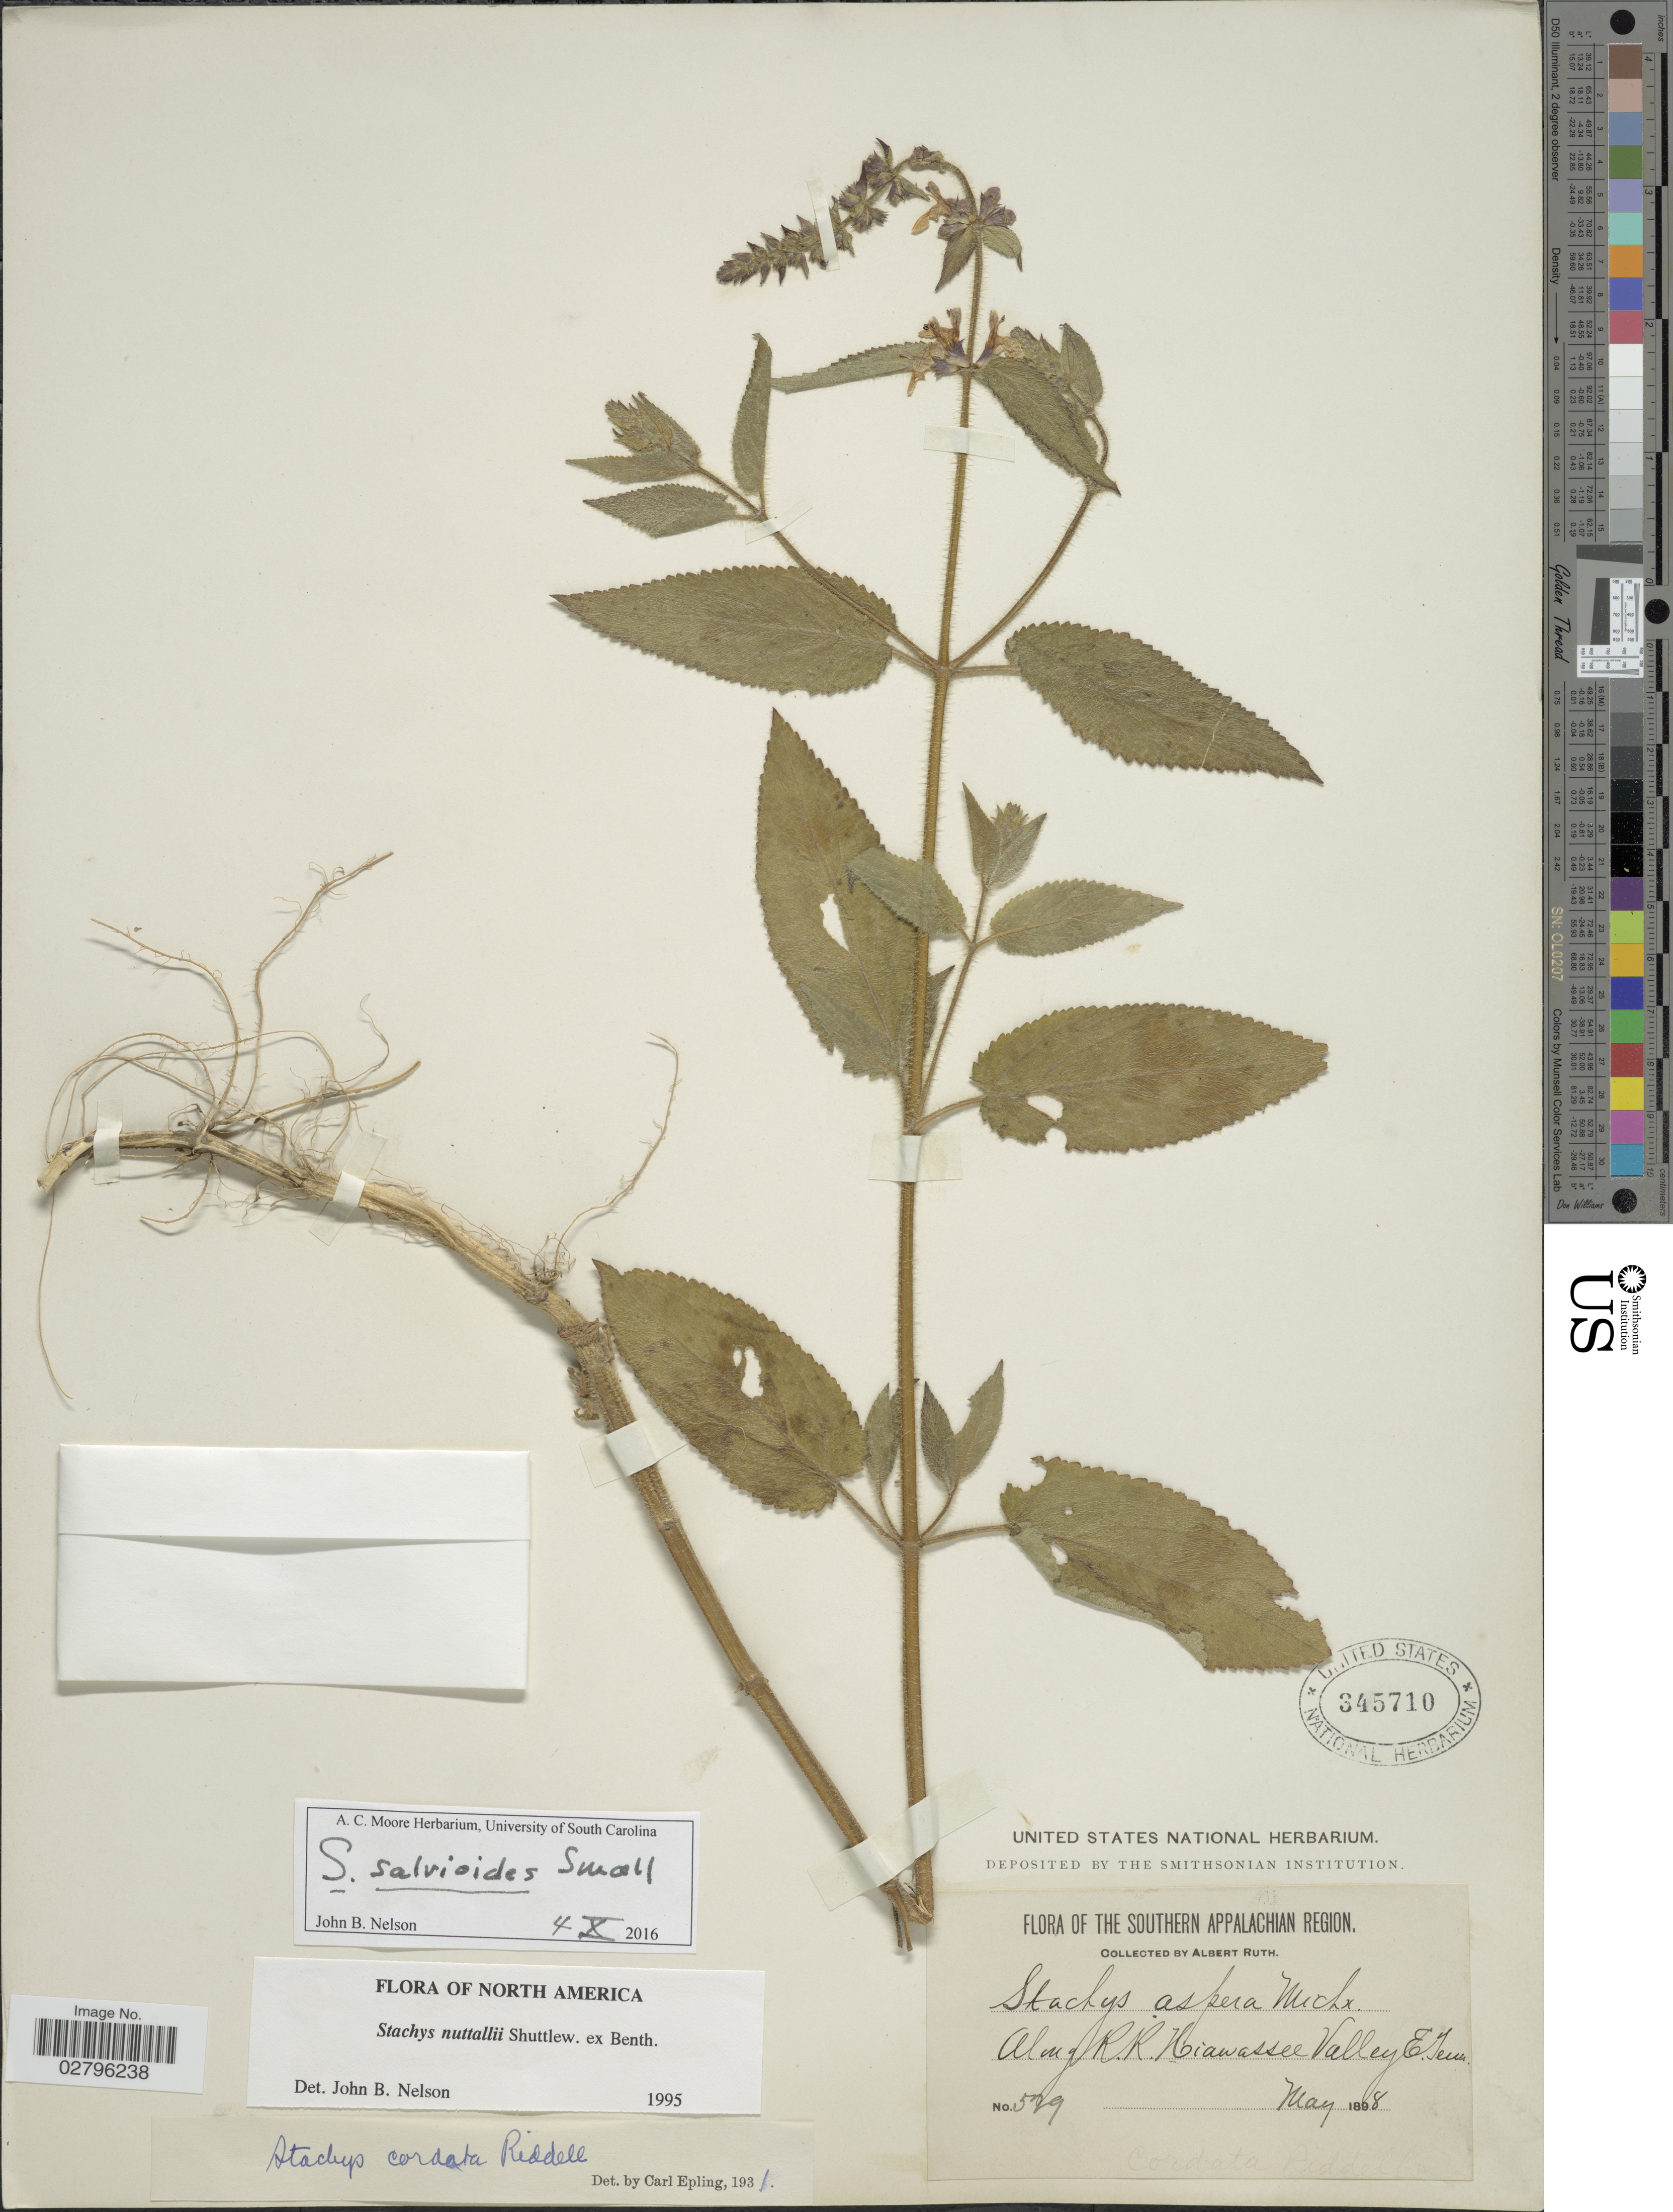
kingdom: Plantae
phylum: Tracheophyta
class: Magnoliopsida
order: Lamiales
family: Lamiaceae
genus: Stachys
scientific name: Stachys cordata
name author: Riddell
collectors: A. Ruth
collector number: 529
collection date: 1898-05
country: United States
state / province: Tennessee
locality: Southern Appalachian Region. Along R.R. Hiawassee Valley. E. Tenn.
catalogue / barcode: US 345710